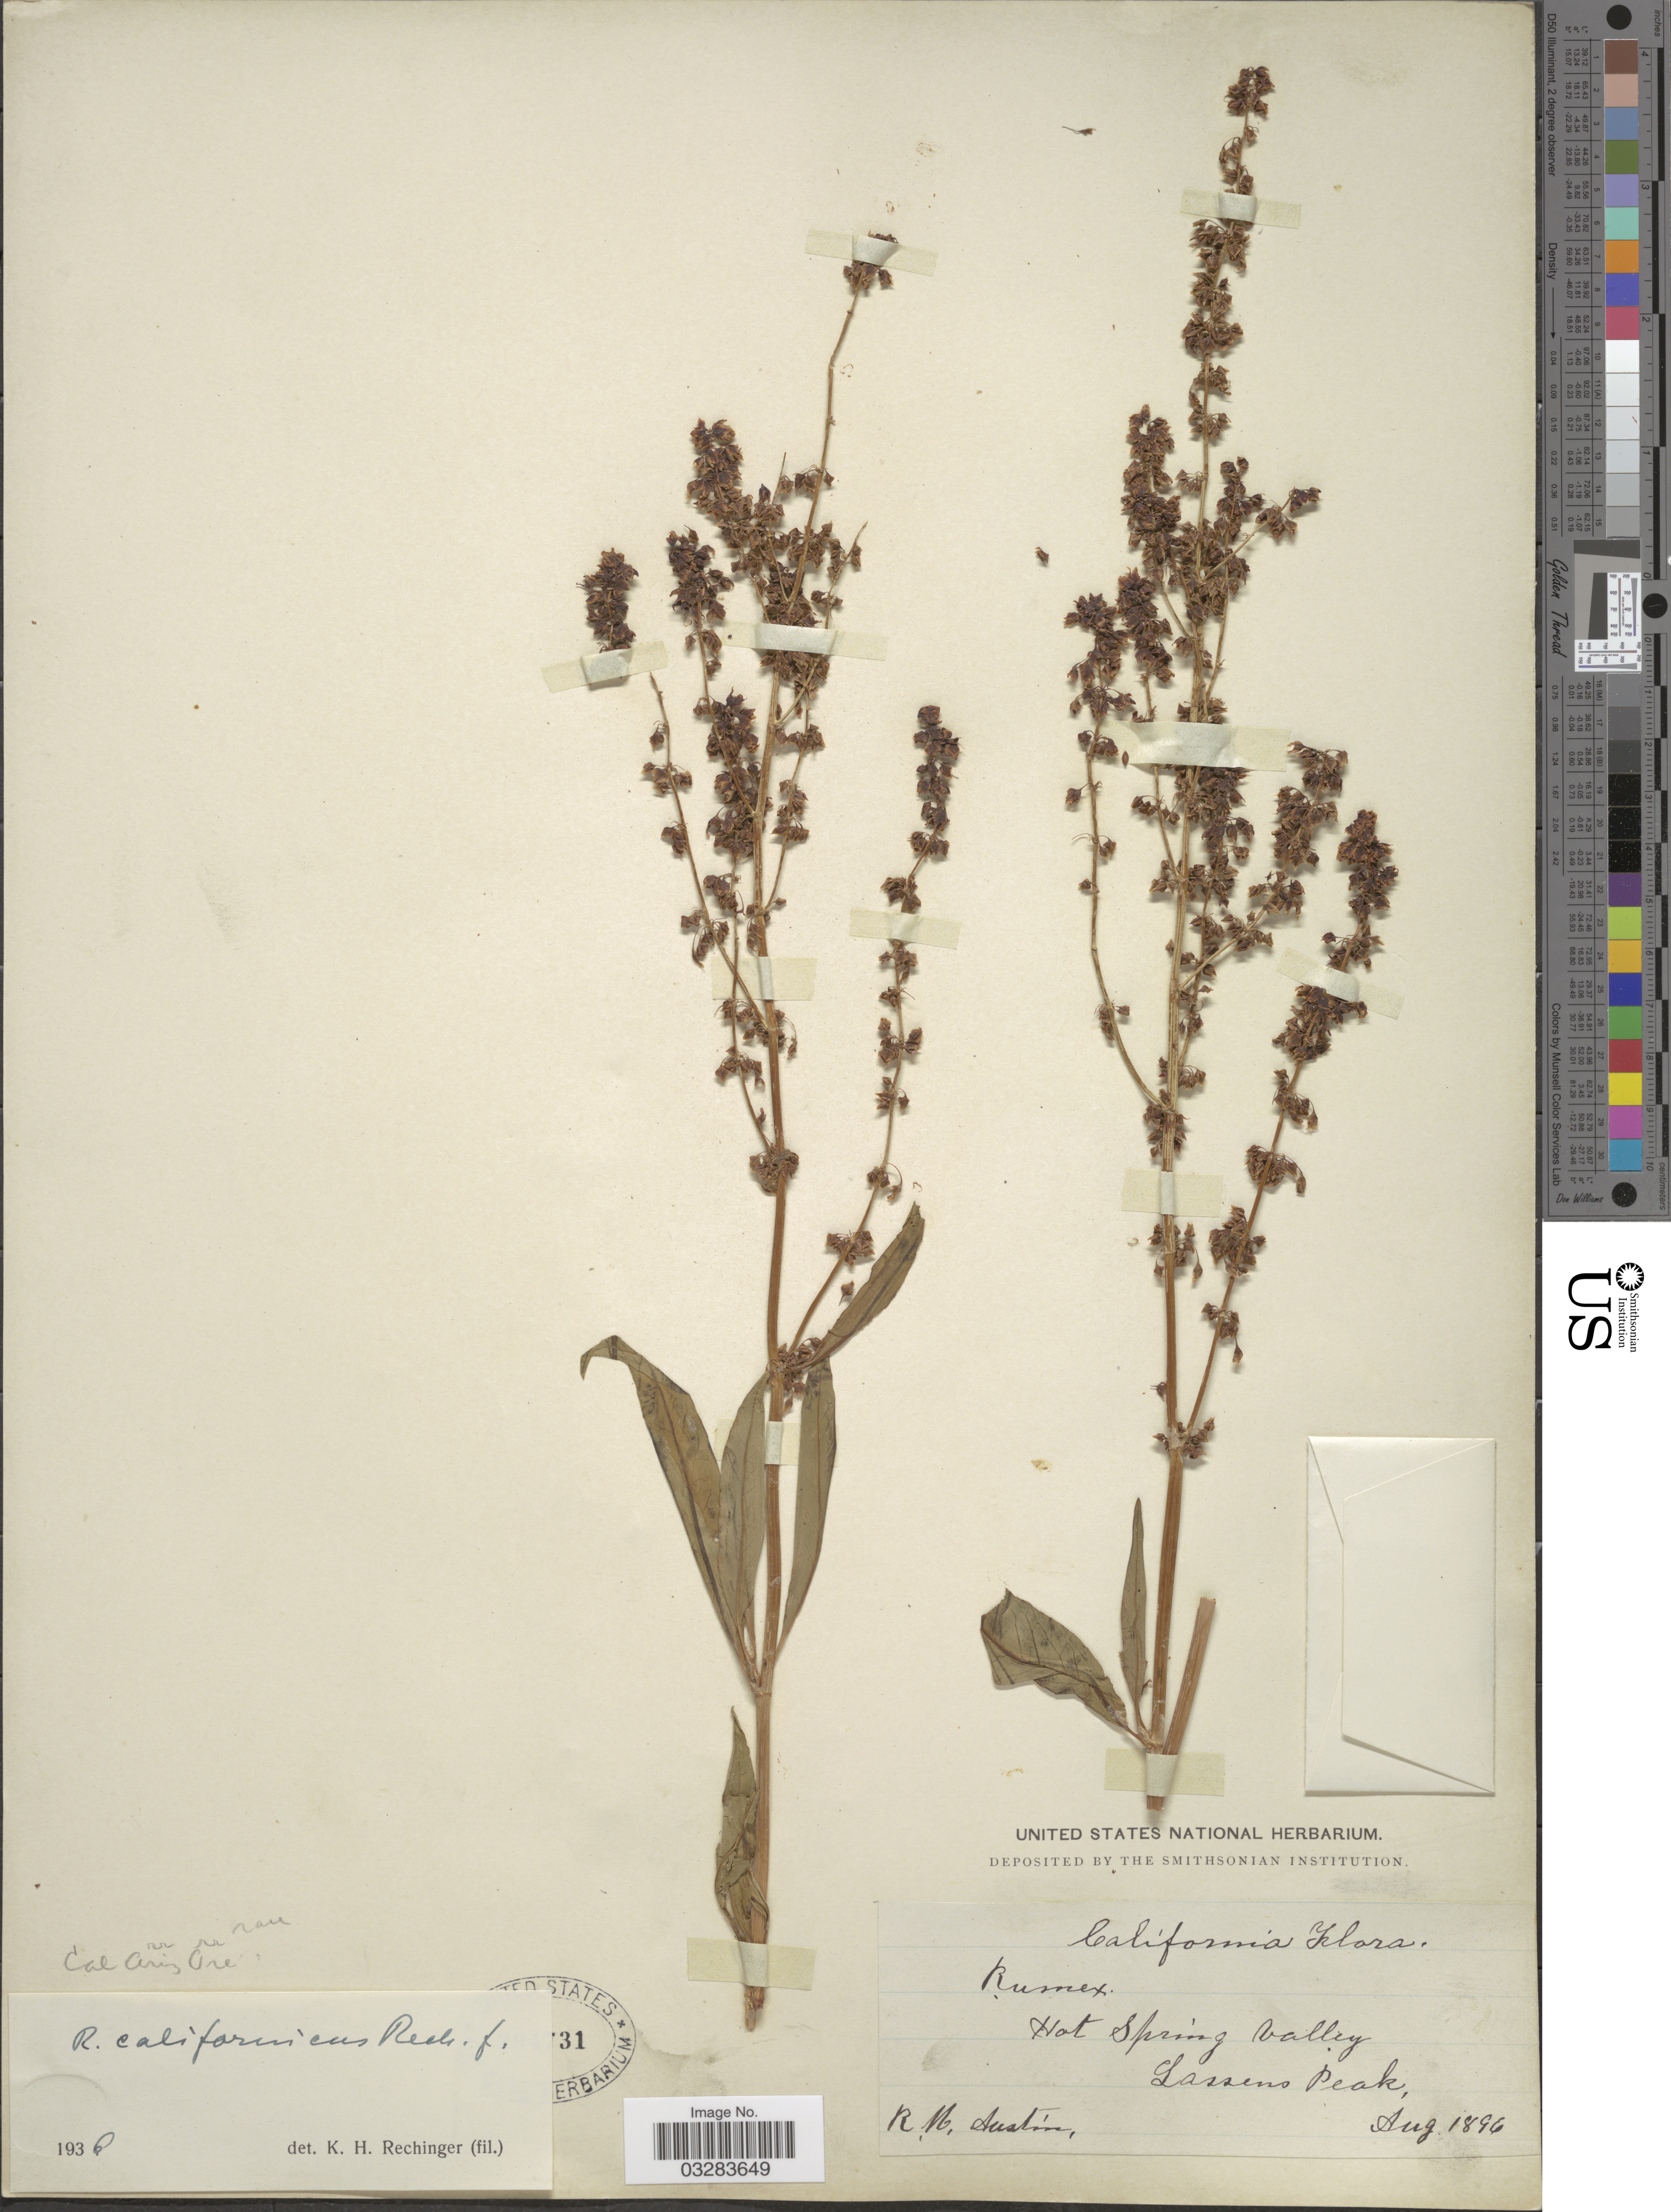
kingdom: Plantae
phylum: Tracheophyta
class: Magnoliopsida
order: Caryophyllales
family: Polygonaceae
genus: Rumex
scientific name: Rumex californicus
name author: Rech. f.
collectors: R. Austin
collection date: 1896-08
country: United States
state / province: California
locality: Hot Spring Valley, Lassens Peak.